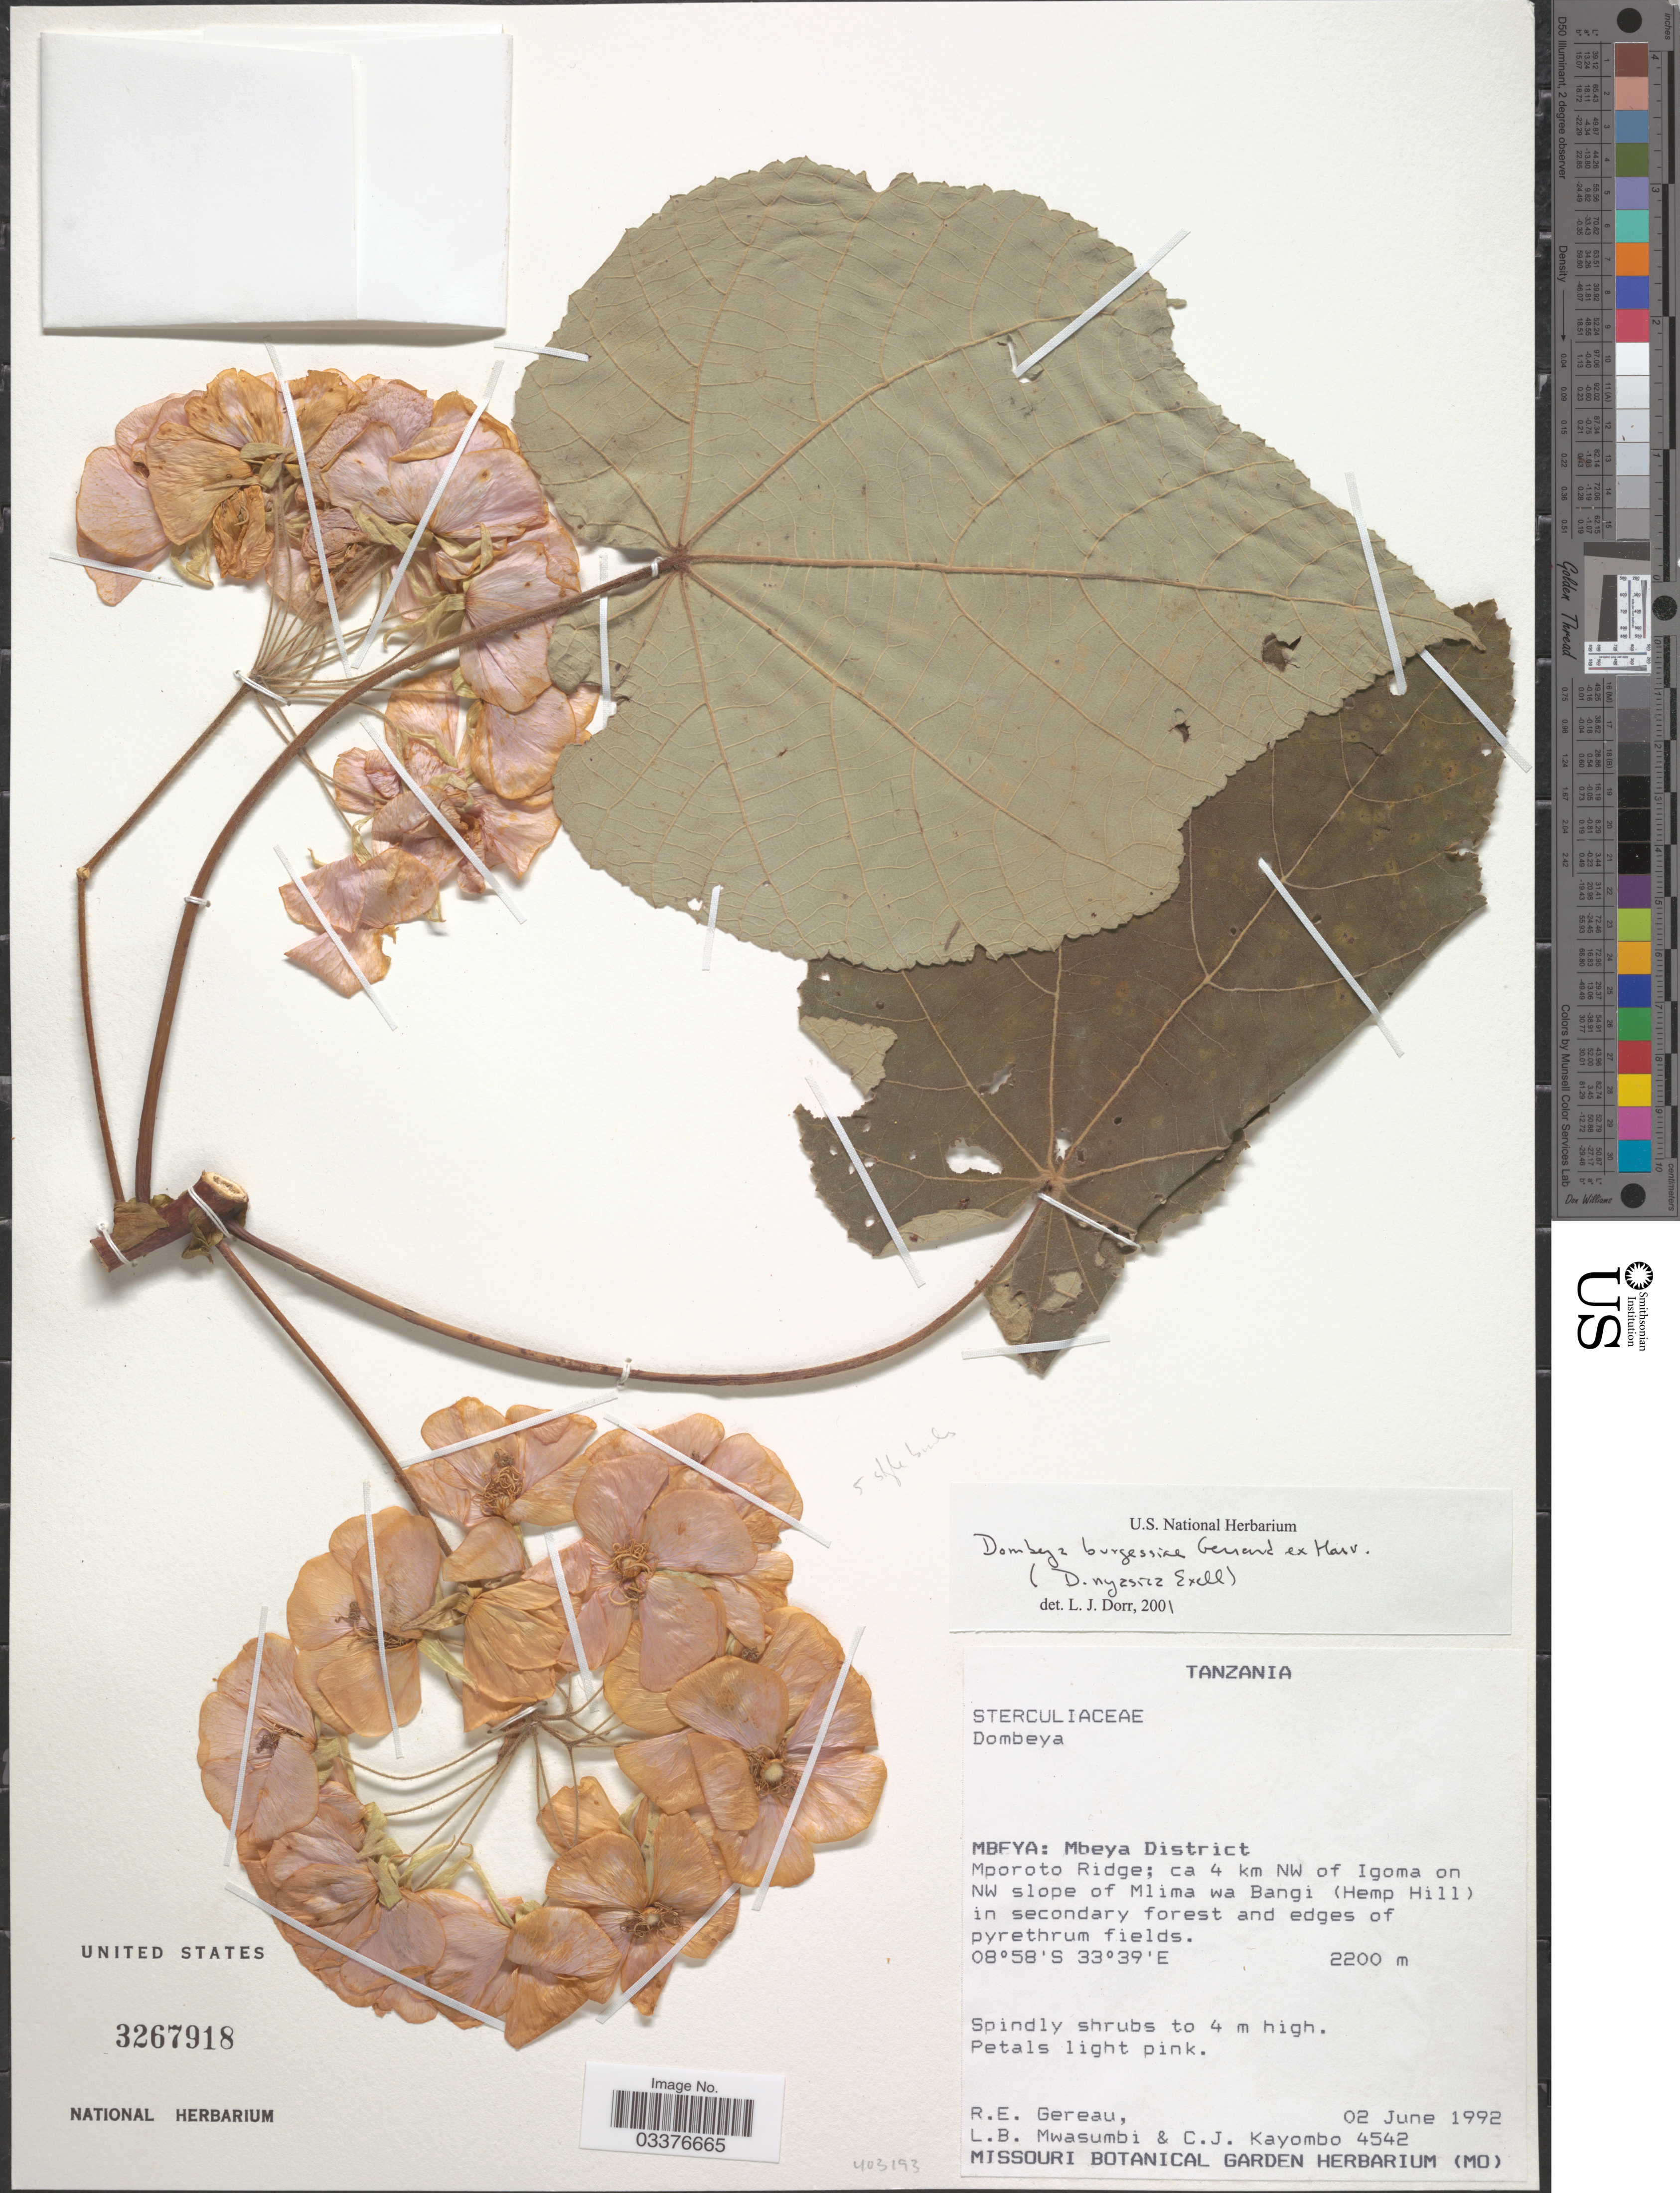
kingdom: Plantae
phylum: Tracheophyta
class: Magnoliopsida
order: Malvales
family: Malvaceae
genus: Dombeya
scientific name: Dombeya burgessiae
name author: Gerrard ex Harv.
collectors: R. Gereau, L. Mwasumbi & C. Kayombo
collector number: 4542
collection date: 1992-06-02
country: Tanzania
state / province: Mbeya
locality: Mbeya District. Mporoto Ridge; ca 4 km NW of Igoma on NW slope of Mlima wa Bangi (Hemp Hill).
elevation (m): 2200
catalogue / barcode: US 3267918